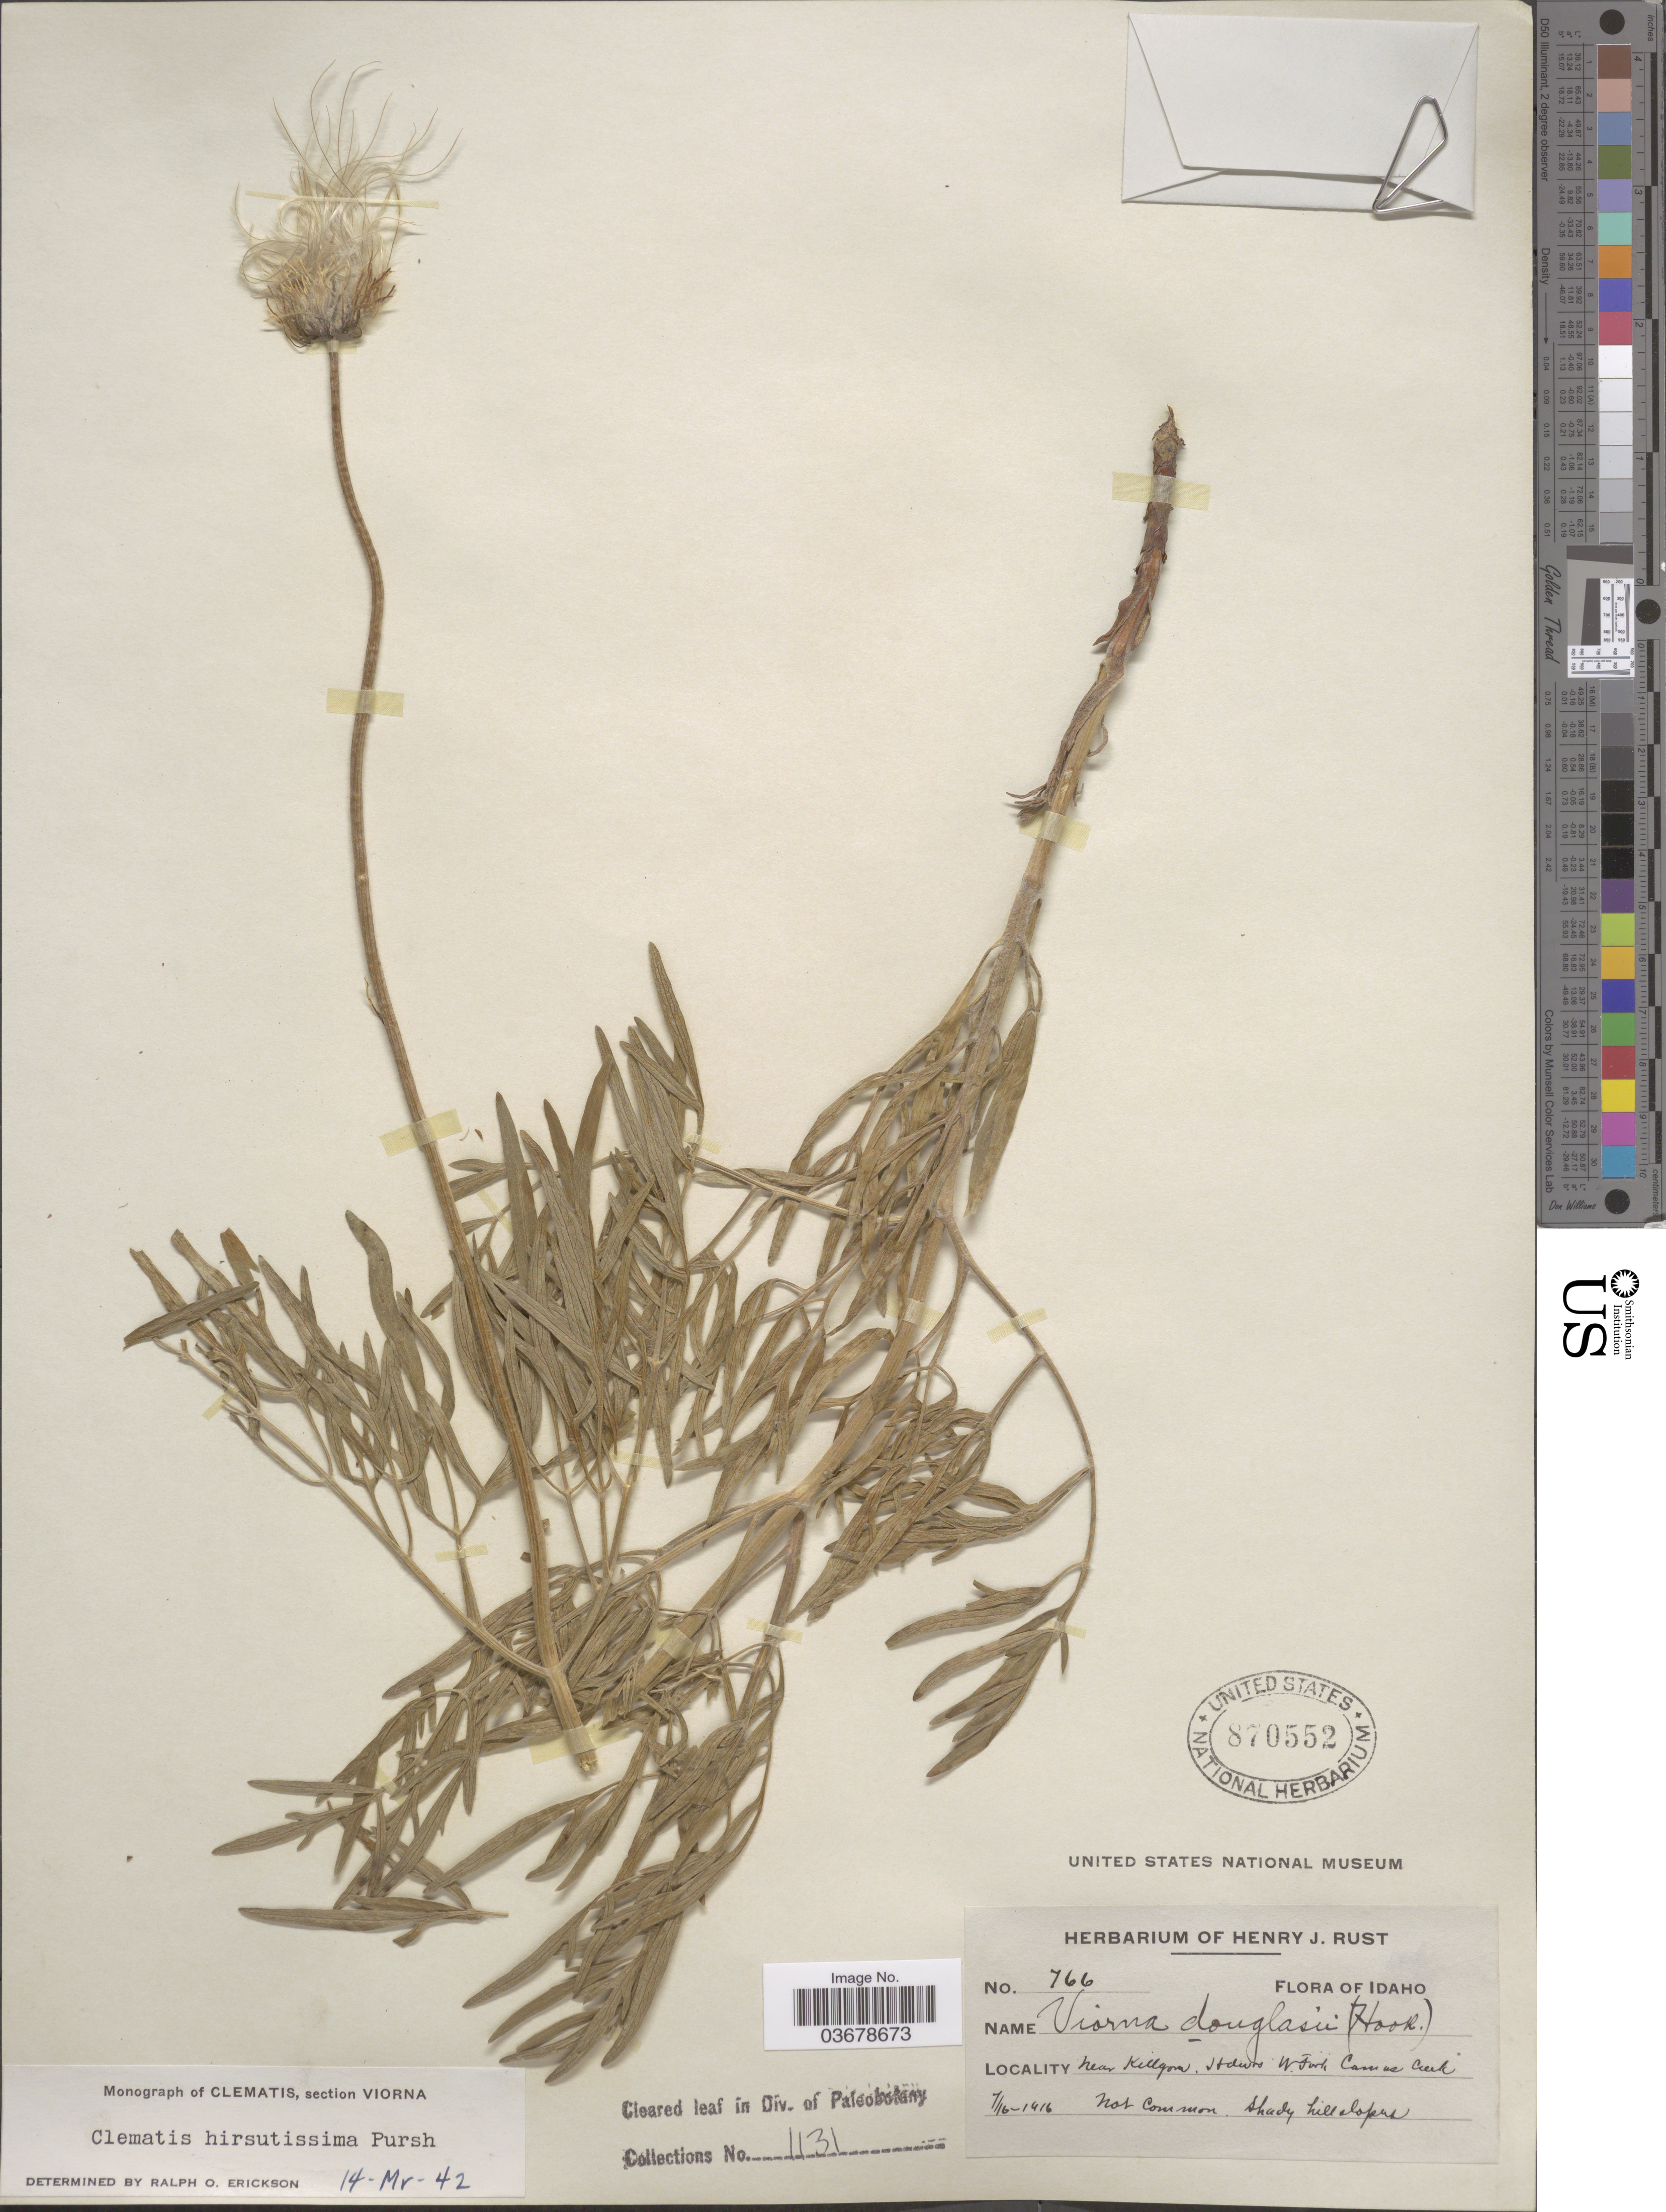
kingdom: Plantae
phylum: Tracheophyta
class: Magnoliopsida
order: Ranunculales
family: Ranunculaceae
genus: Clematis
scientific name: Clematis viorna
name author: L.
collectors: ex herb. Henry J. Rust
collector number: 766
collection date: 1916-07-16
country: United States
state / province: Idaho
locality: Near Killgore. Hdwrs W. Fork Camas Creek.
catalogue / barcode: US 870552